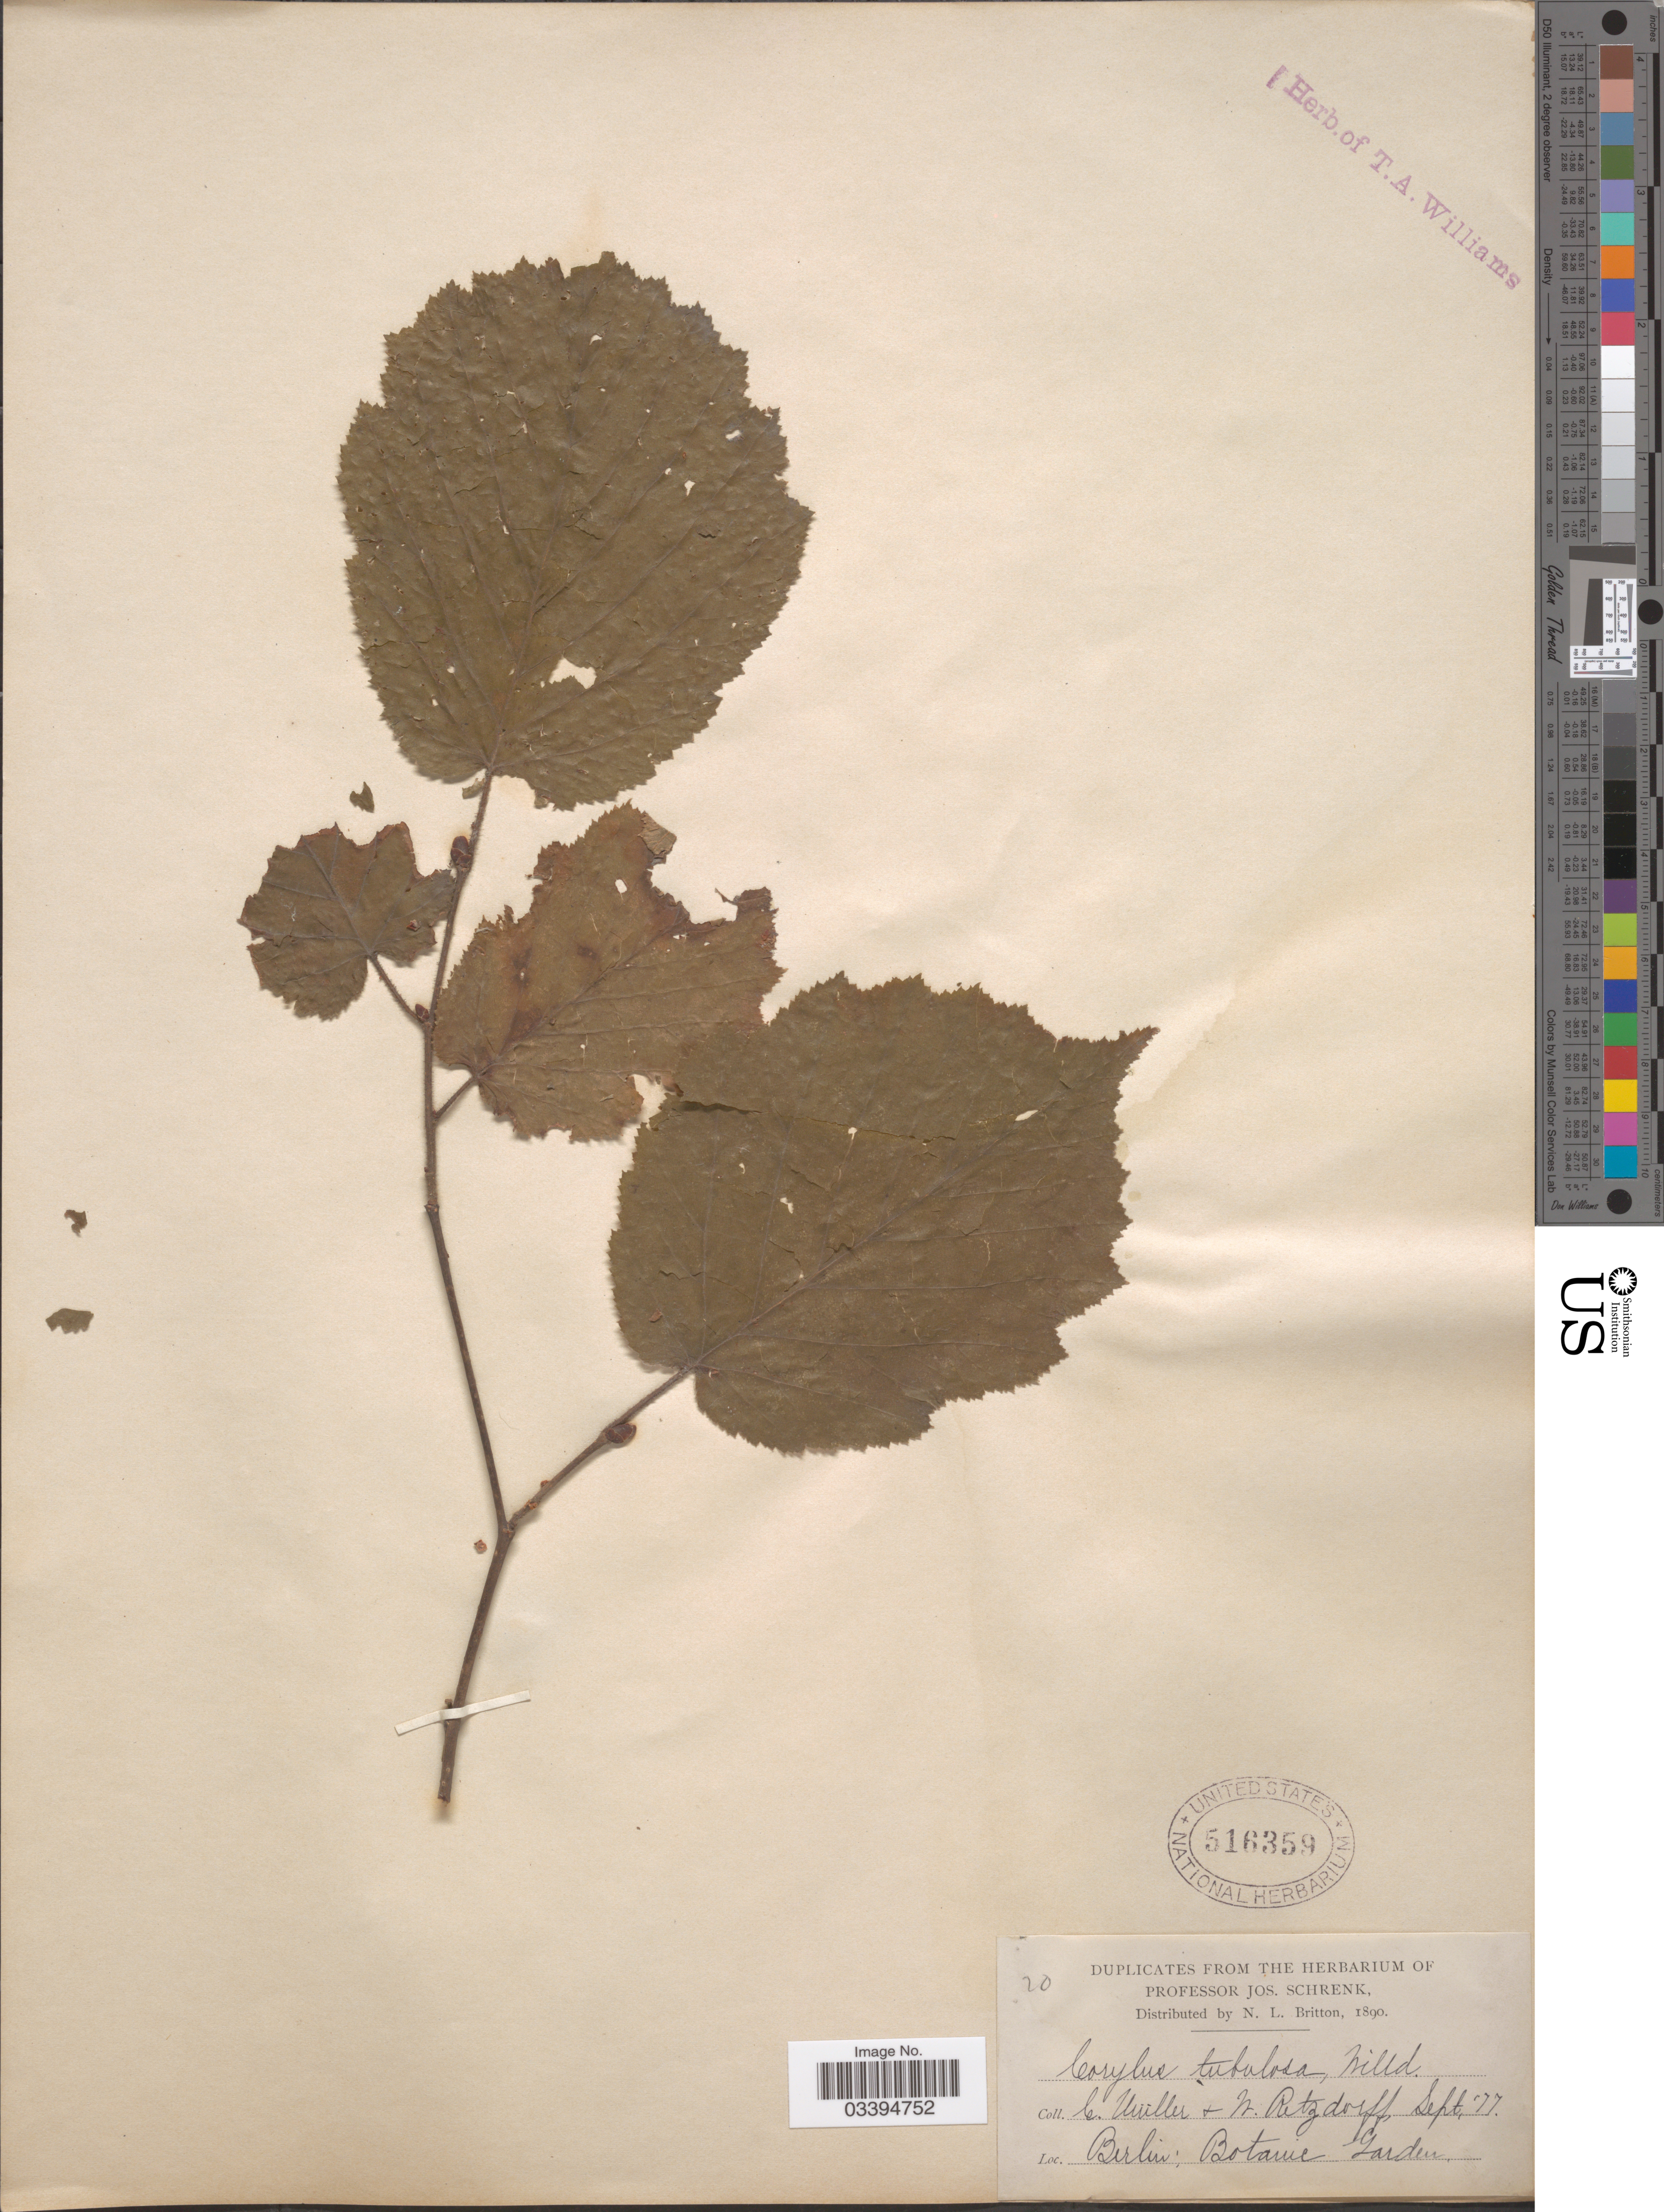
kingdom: Plantae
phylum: Tracheophyta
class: Magnoliopsida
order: Fagales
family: Betulaceae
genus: Corylus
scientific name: Corylus tubulosa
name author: Willd.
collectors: C. Müller & W. Retzdorff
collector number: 20?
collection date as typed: Transcribed d/m/y: /9/77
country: Germany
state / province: Berlin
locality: Berlin: Botanic Garden.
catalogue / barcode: US 516359